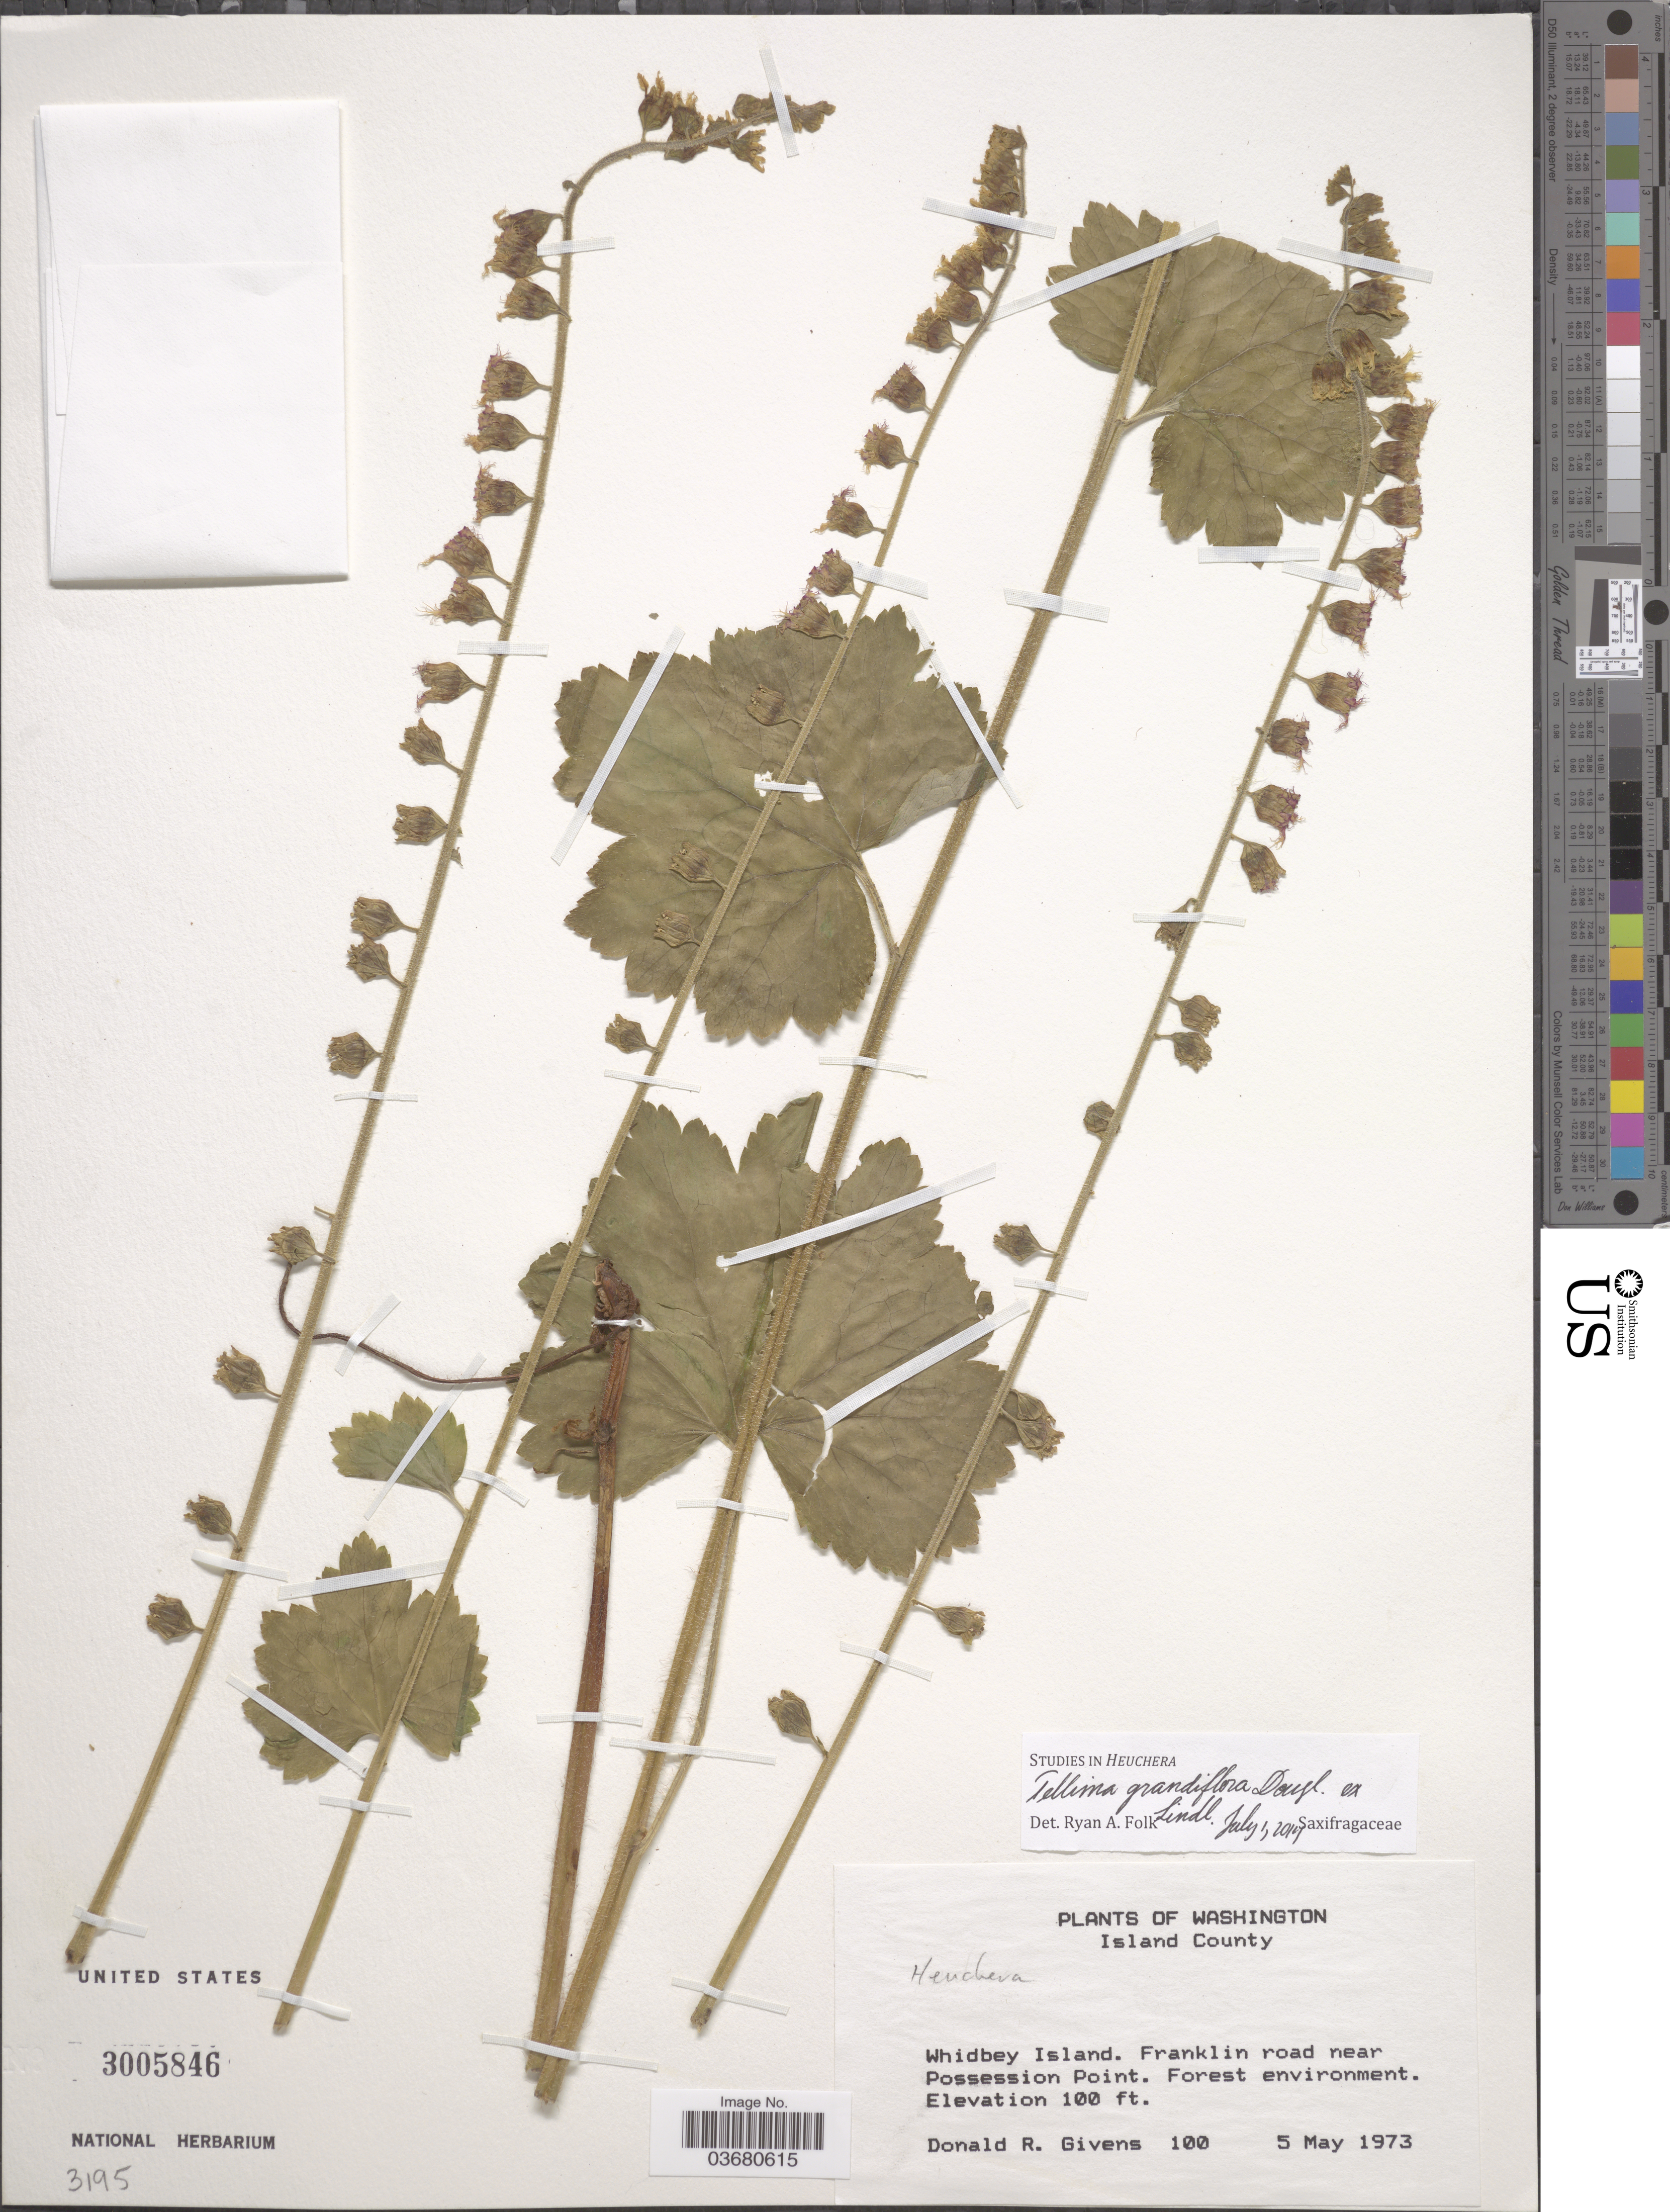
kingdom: Plantae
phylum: Tracheophyta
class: Magnoliopsida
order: Saxifragales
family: Saxifragaceae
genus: Tellima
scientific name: Tellima grandiflora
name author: (Pursh) Douglas ex Lindl.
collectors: D. Givens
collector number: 100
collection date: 1973-05-05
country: United States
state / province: Washington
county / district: Island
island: Whidbey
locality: Island County. Whidbey Island. Franklin road near Possession Point. Forest environment.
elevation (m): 30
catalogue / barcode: US 3005846